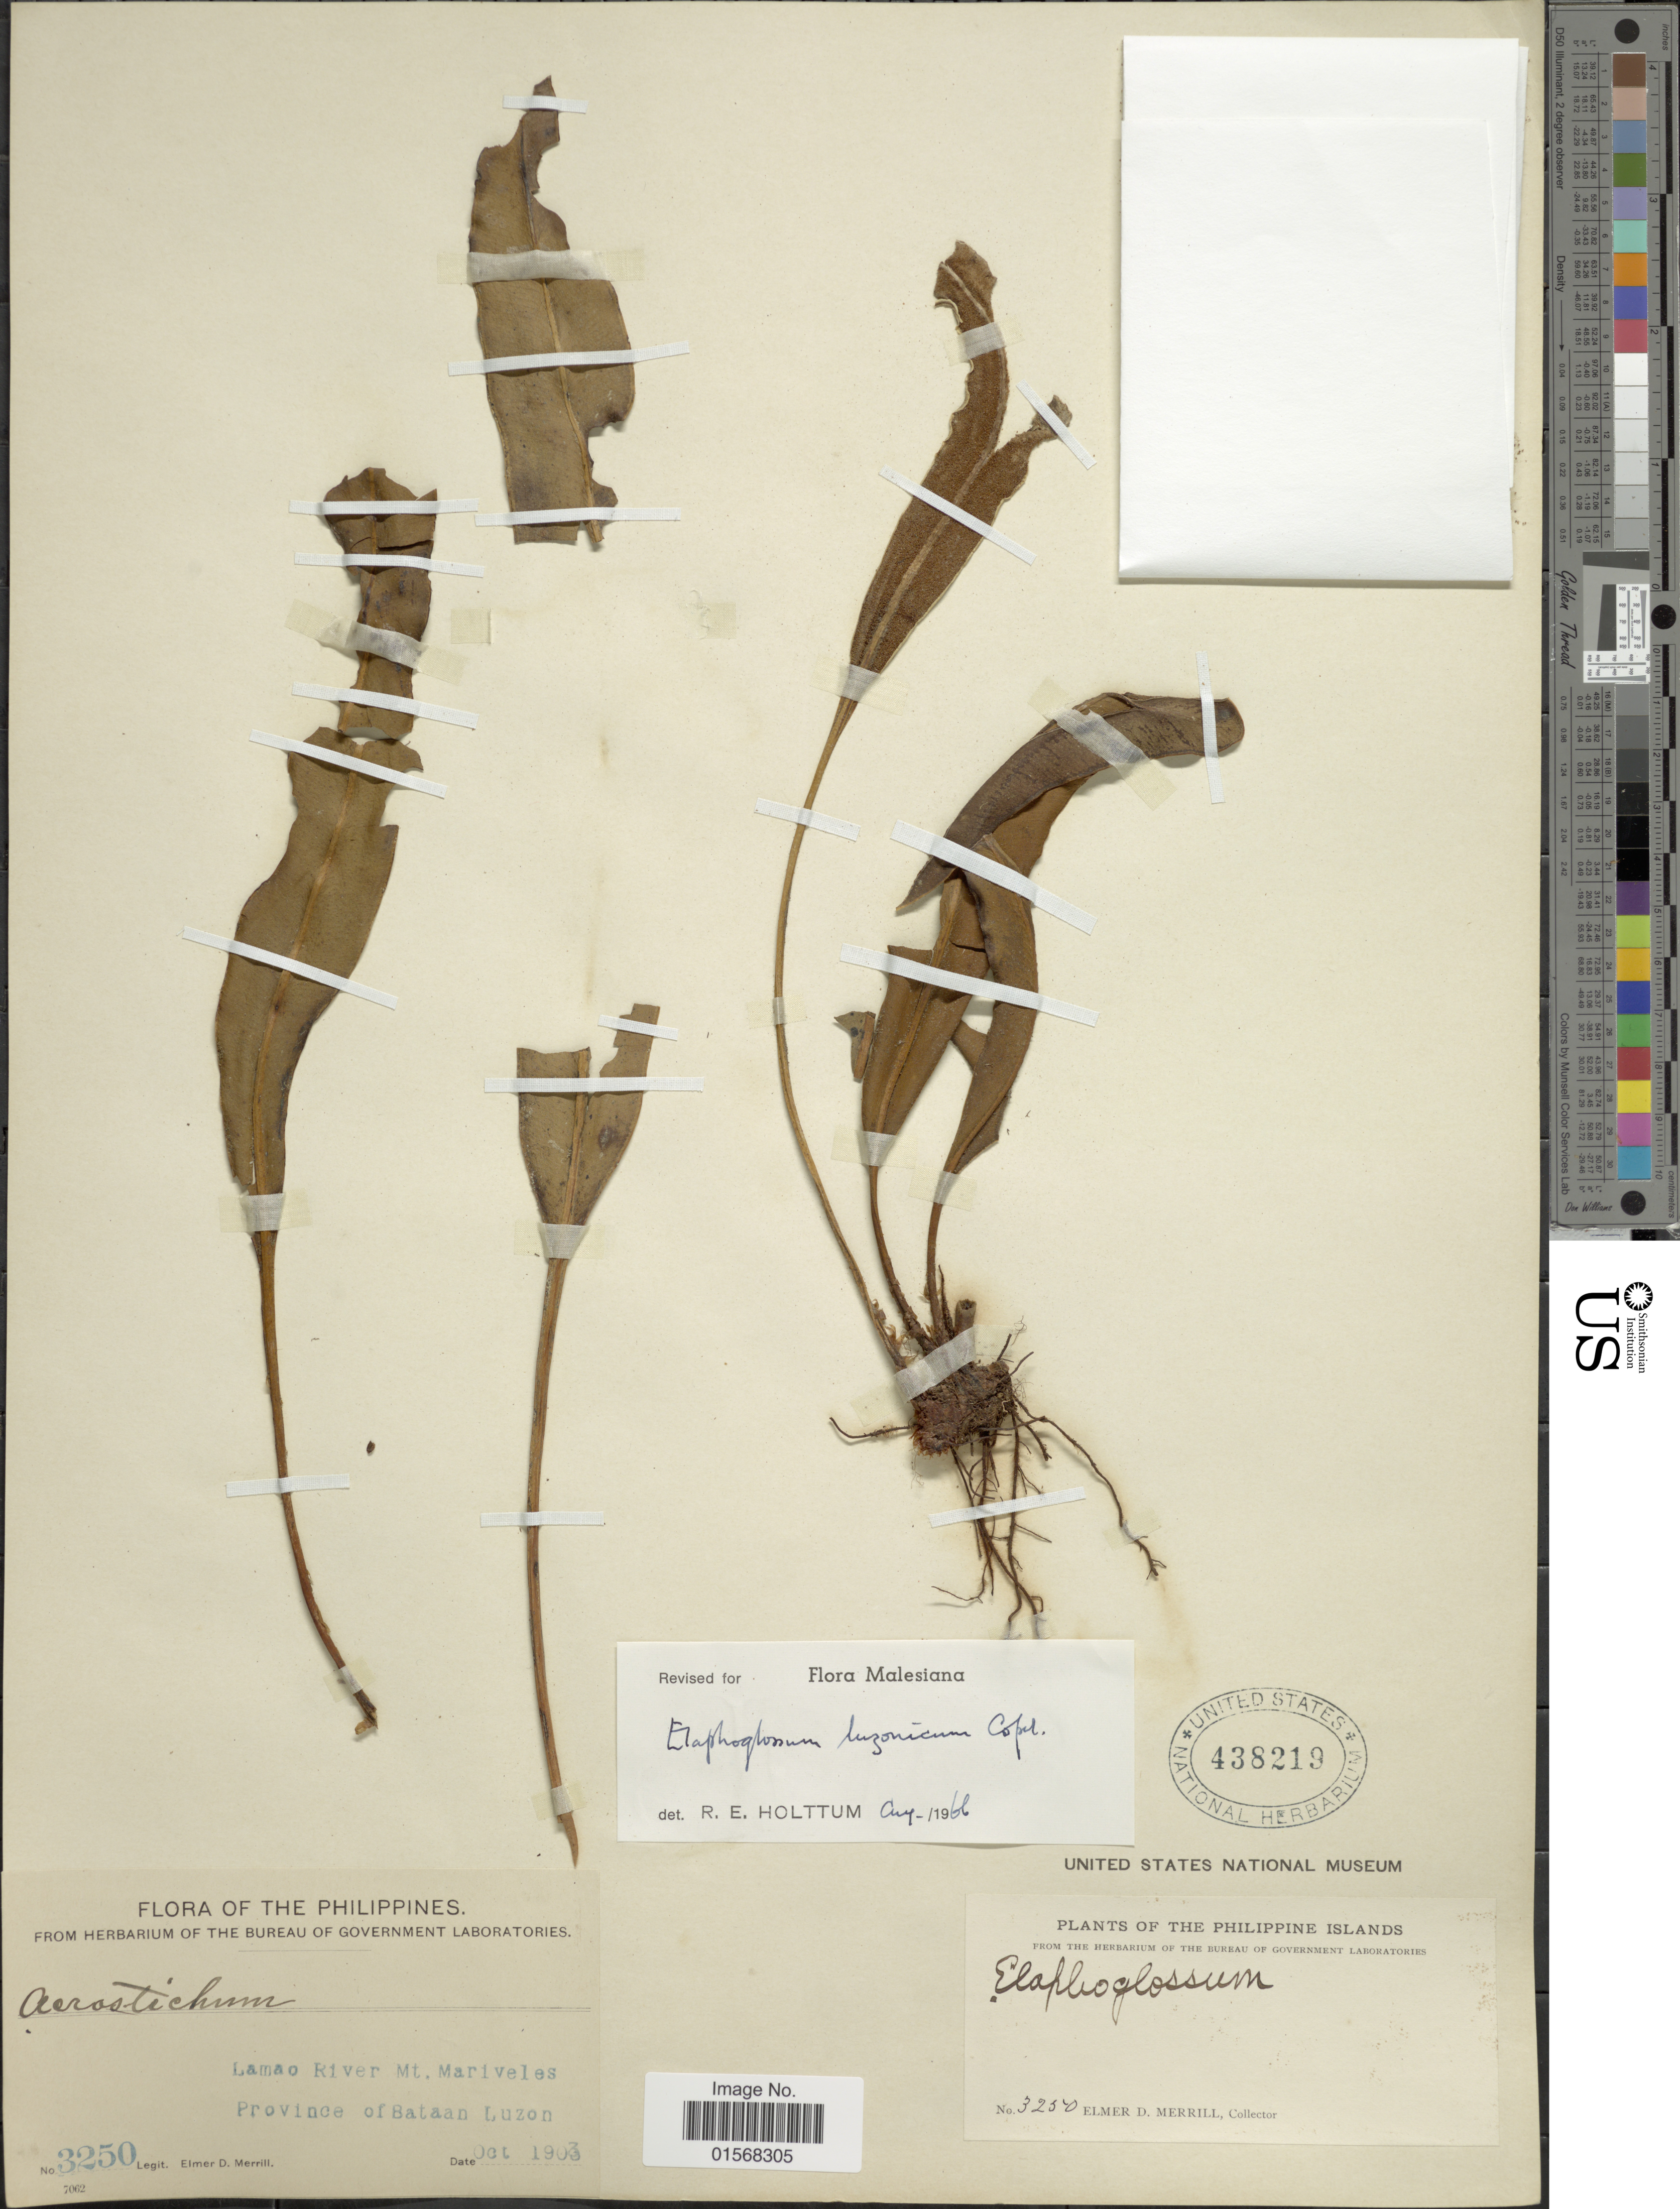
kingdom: Plantae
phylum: Tracheophyta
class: Polypodiopsida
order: Polypodiales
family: Dryopteridaceae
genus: Elaphoglossum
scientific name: Elaphoglossum luzonicum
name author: Copel. in Elmer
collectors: E. D. Merrill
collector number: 3250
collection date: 1903-10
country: Philippines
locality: Lamao River Mt. Mariveles, Province of Bataan Luzon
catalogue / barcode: US 438219